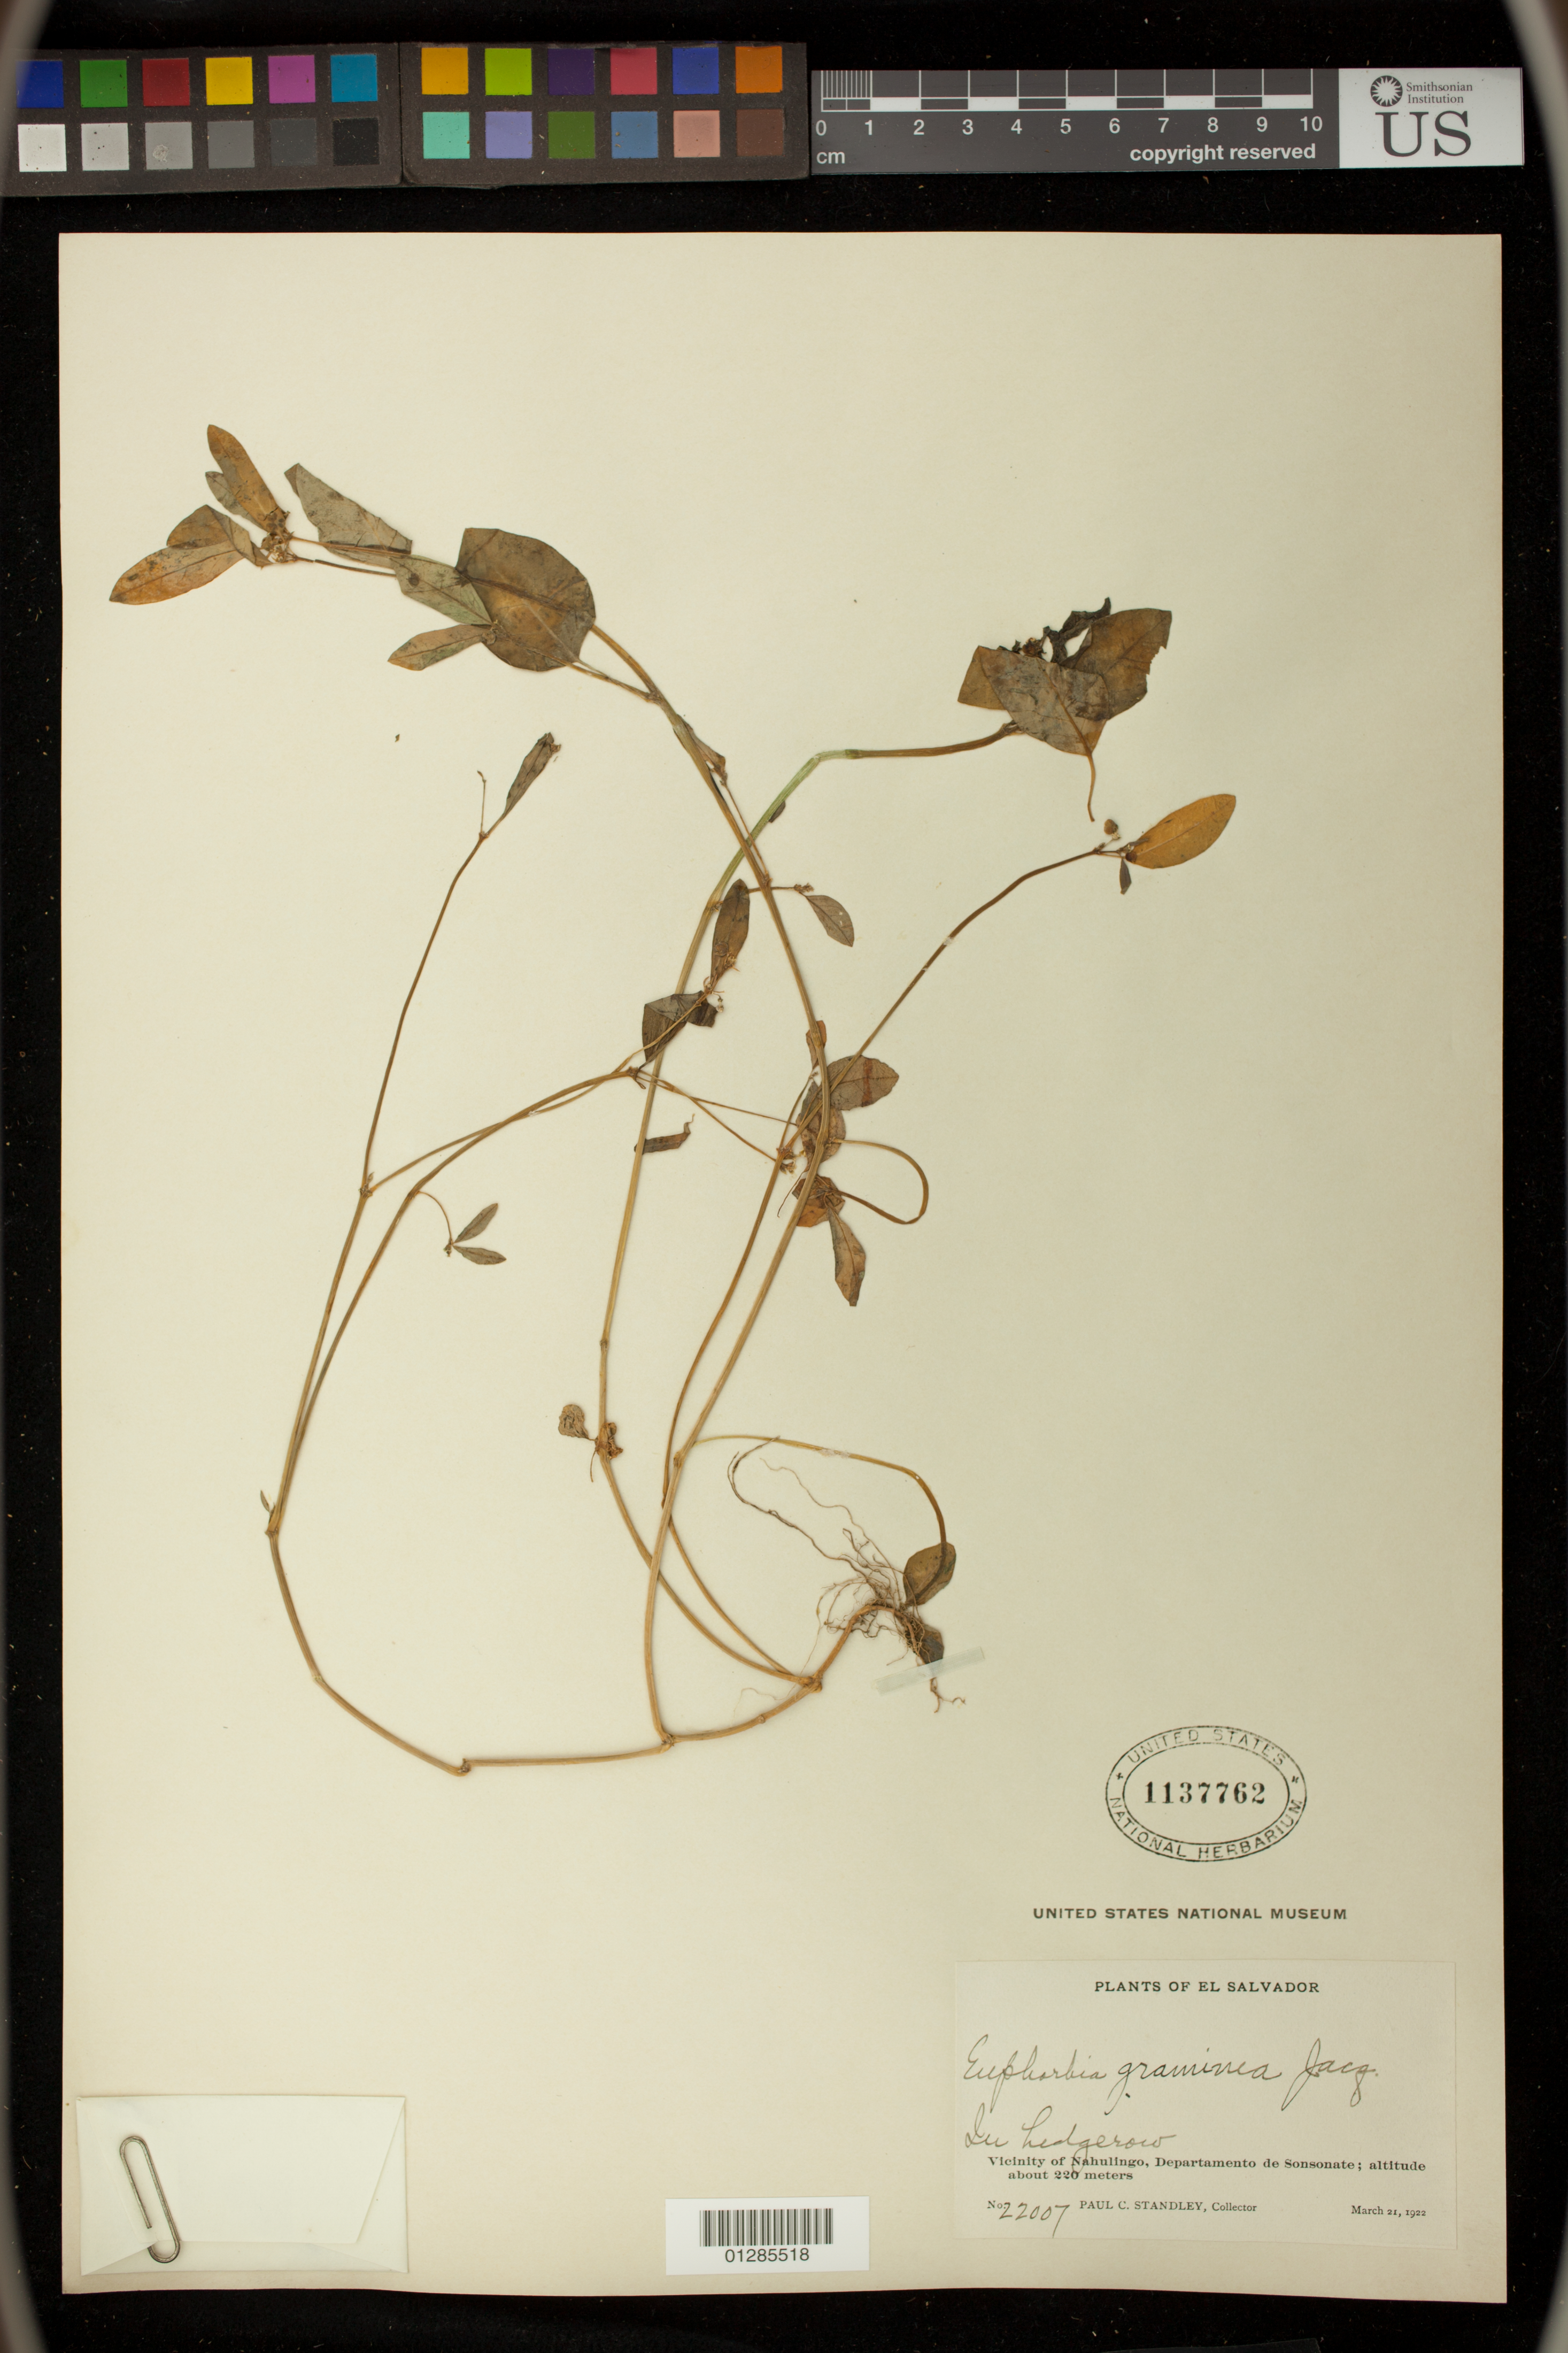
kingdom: Plantae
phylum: Tracheophyta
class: Magnoliopsida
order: Malpighiales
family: Euphorbiaceae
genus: Euphorbia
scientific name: Euphorbia graminea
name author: Jacq.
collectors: P. C. Standley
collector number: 22007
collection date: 1922-03-21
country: El Salvador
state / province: Sonsonate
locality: Vicinity of Nahulingo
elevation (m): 220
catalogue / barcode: US 1137762